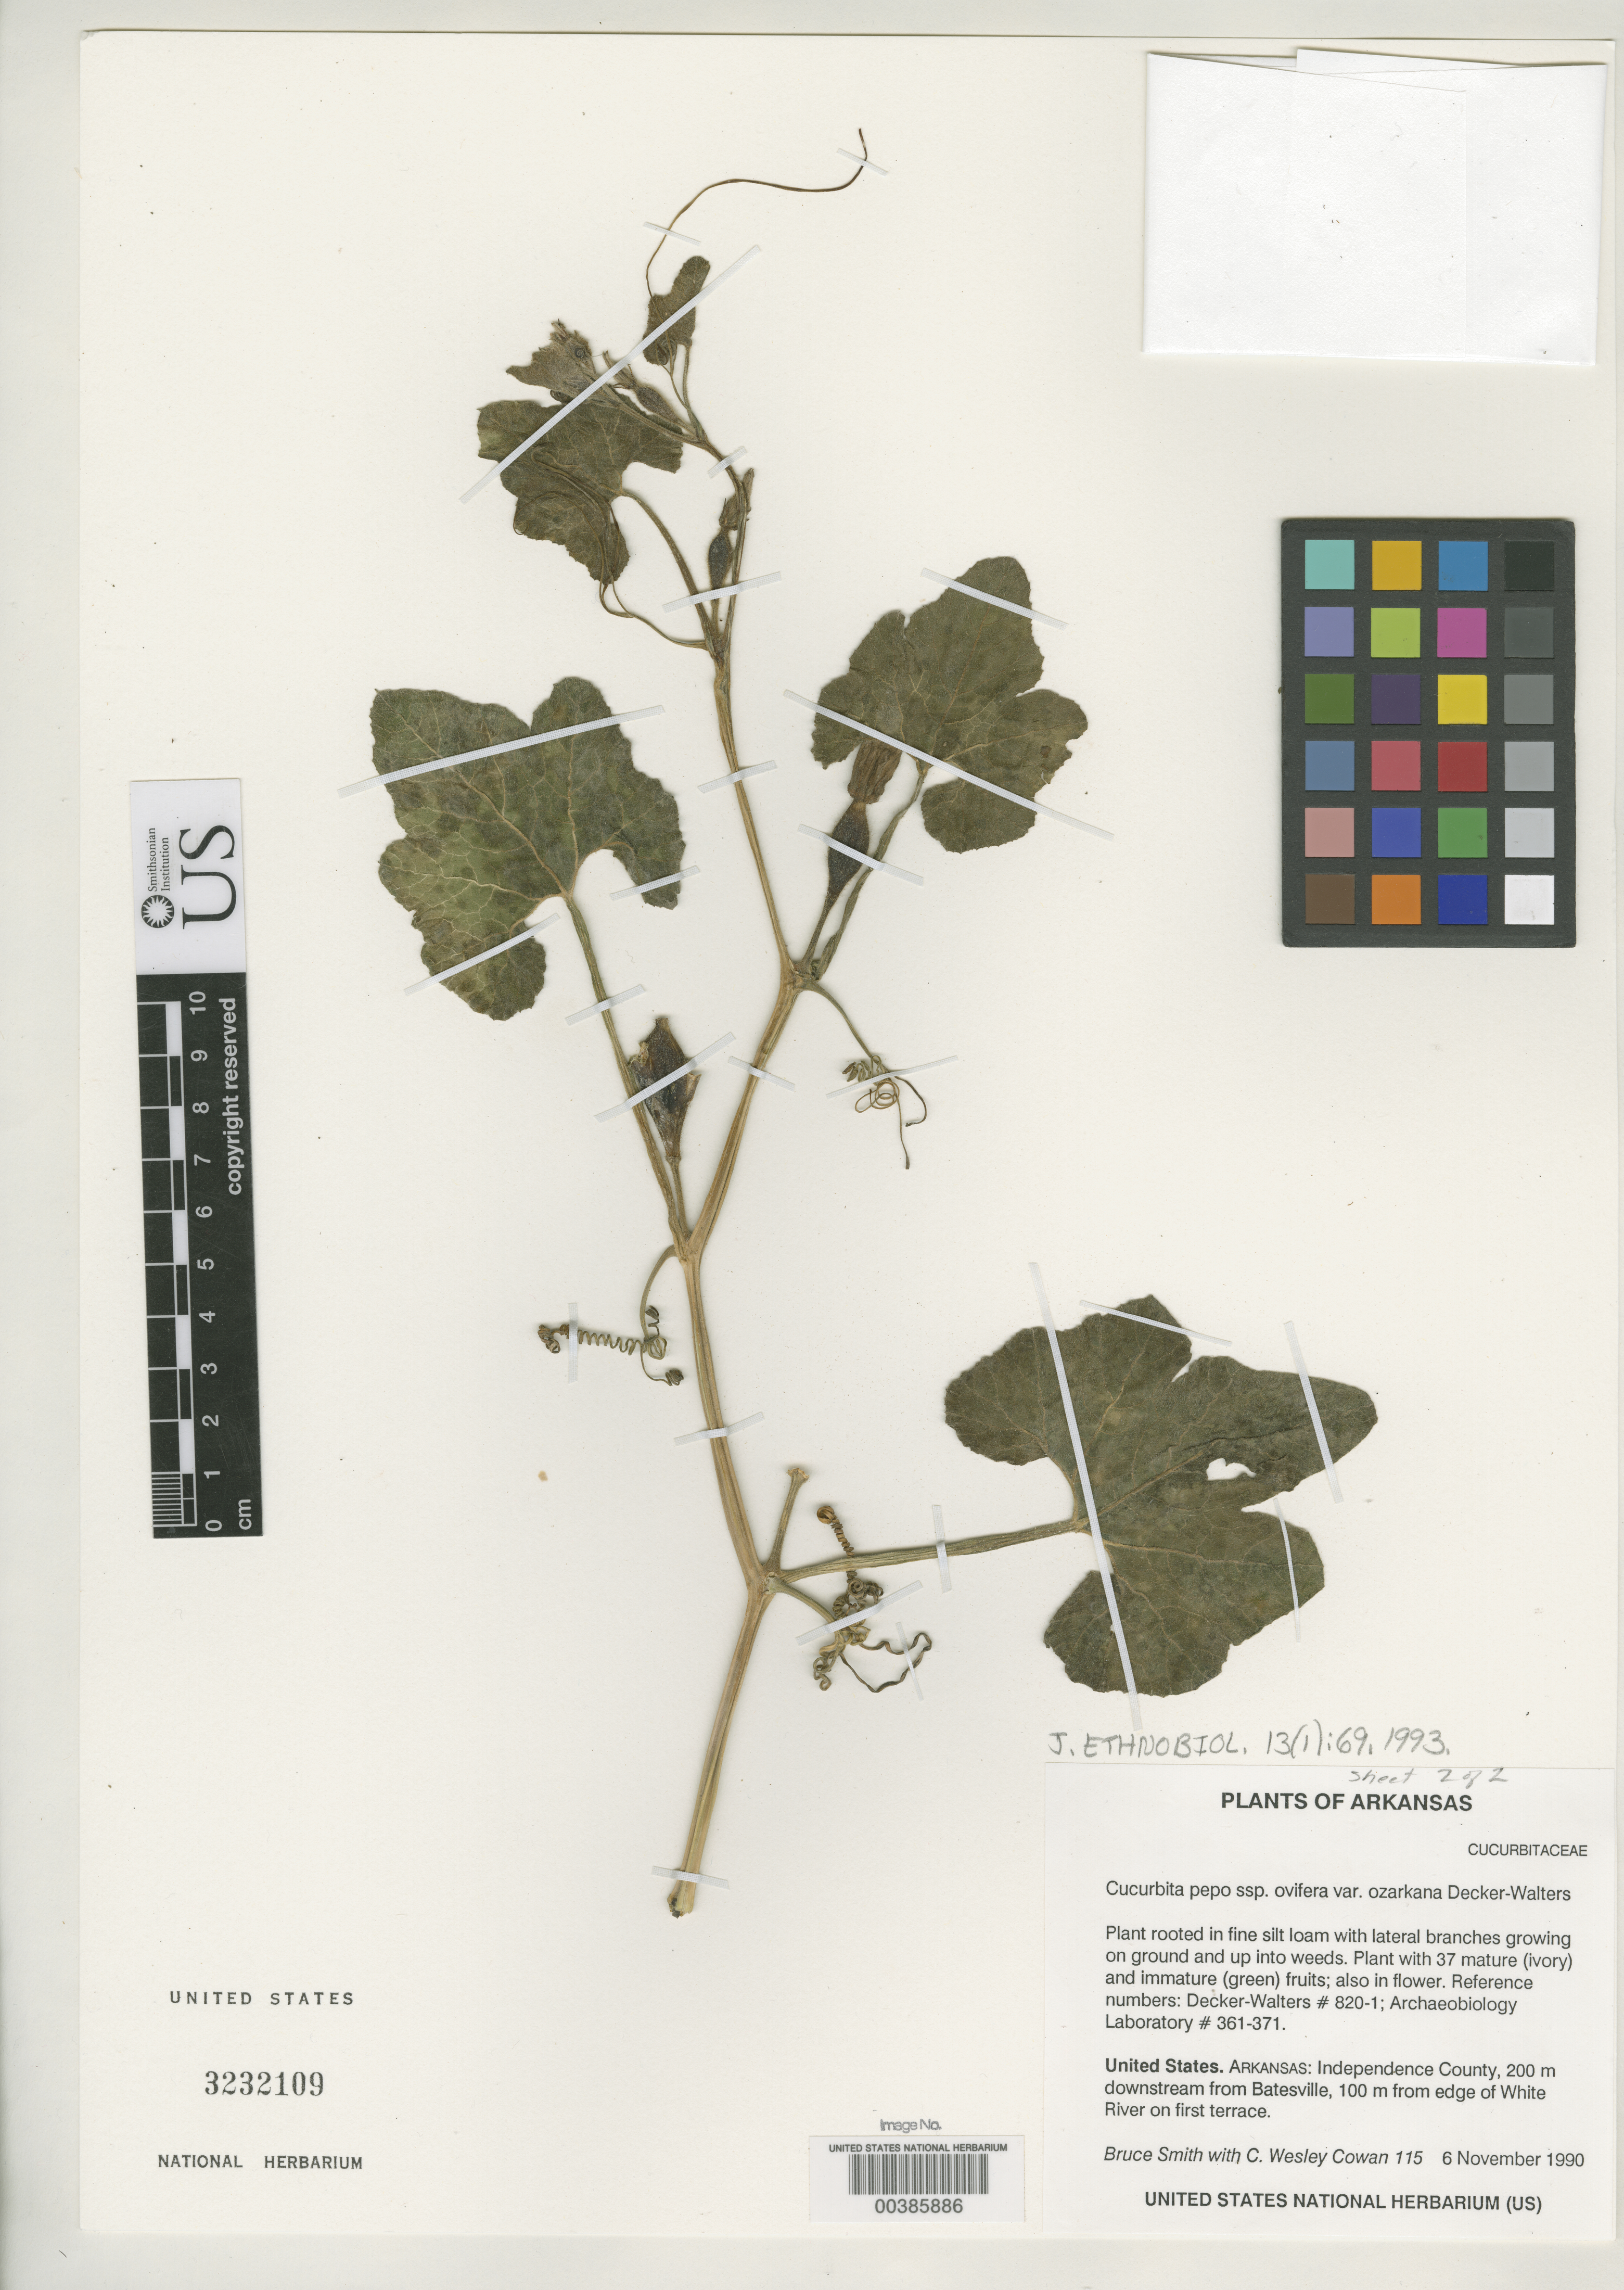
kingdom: Plantae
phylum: Tracheophyta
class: Magnoliopsida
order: Cucurbitales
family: Cucurbitaceae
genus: Cucurbita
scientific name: Cucurbita pepo var. ozarkana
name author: D.S. Decker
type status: Holotype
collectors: B. D. Smith & C. W. Cowan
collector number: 115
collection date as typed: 06 Nov 1990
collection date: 1990-11-06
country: United States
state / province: Arkansas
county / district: Independence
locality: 200 m downstream from Batesville, 100 m from edge of White River on first terrace.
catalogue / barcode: US 3232109